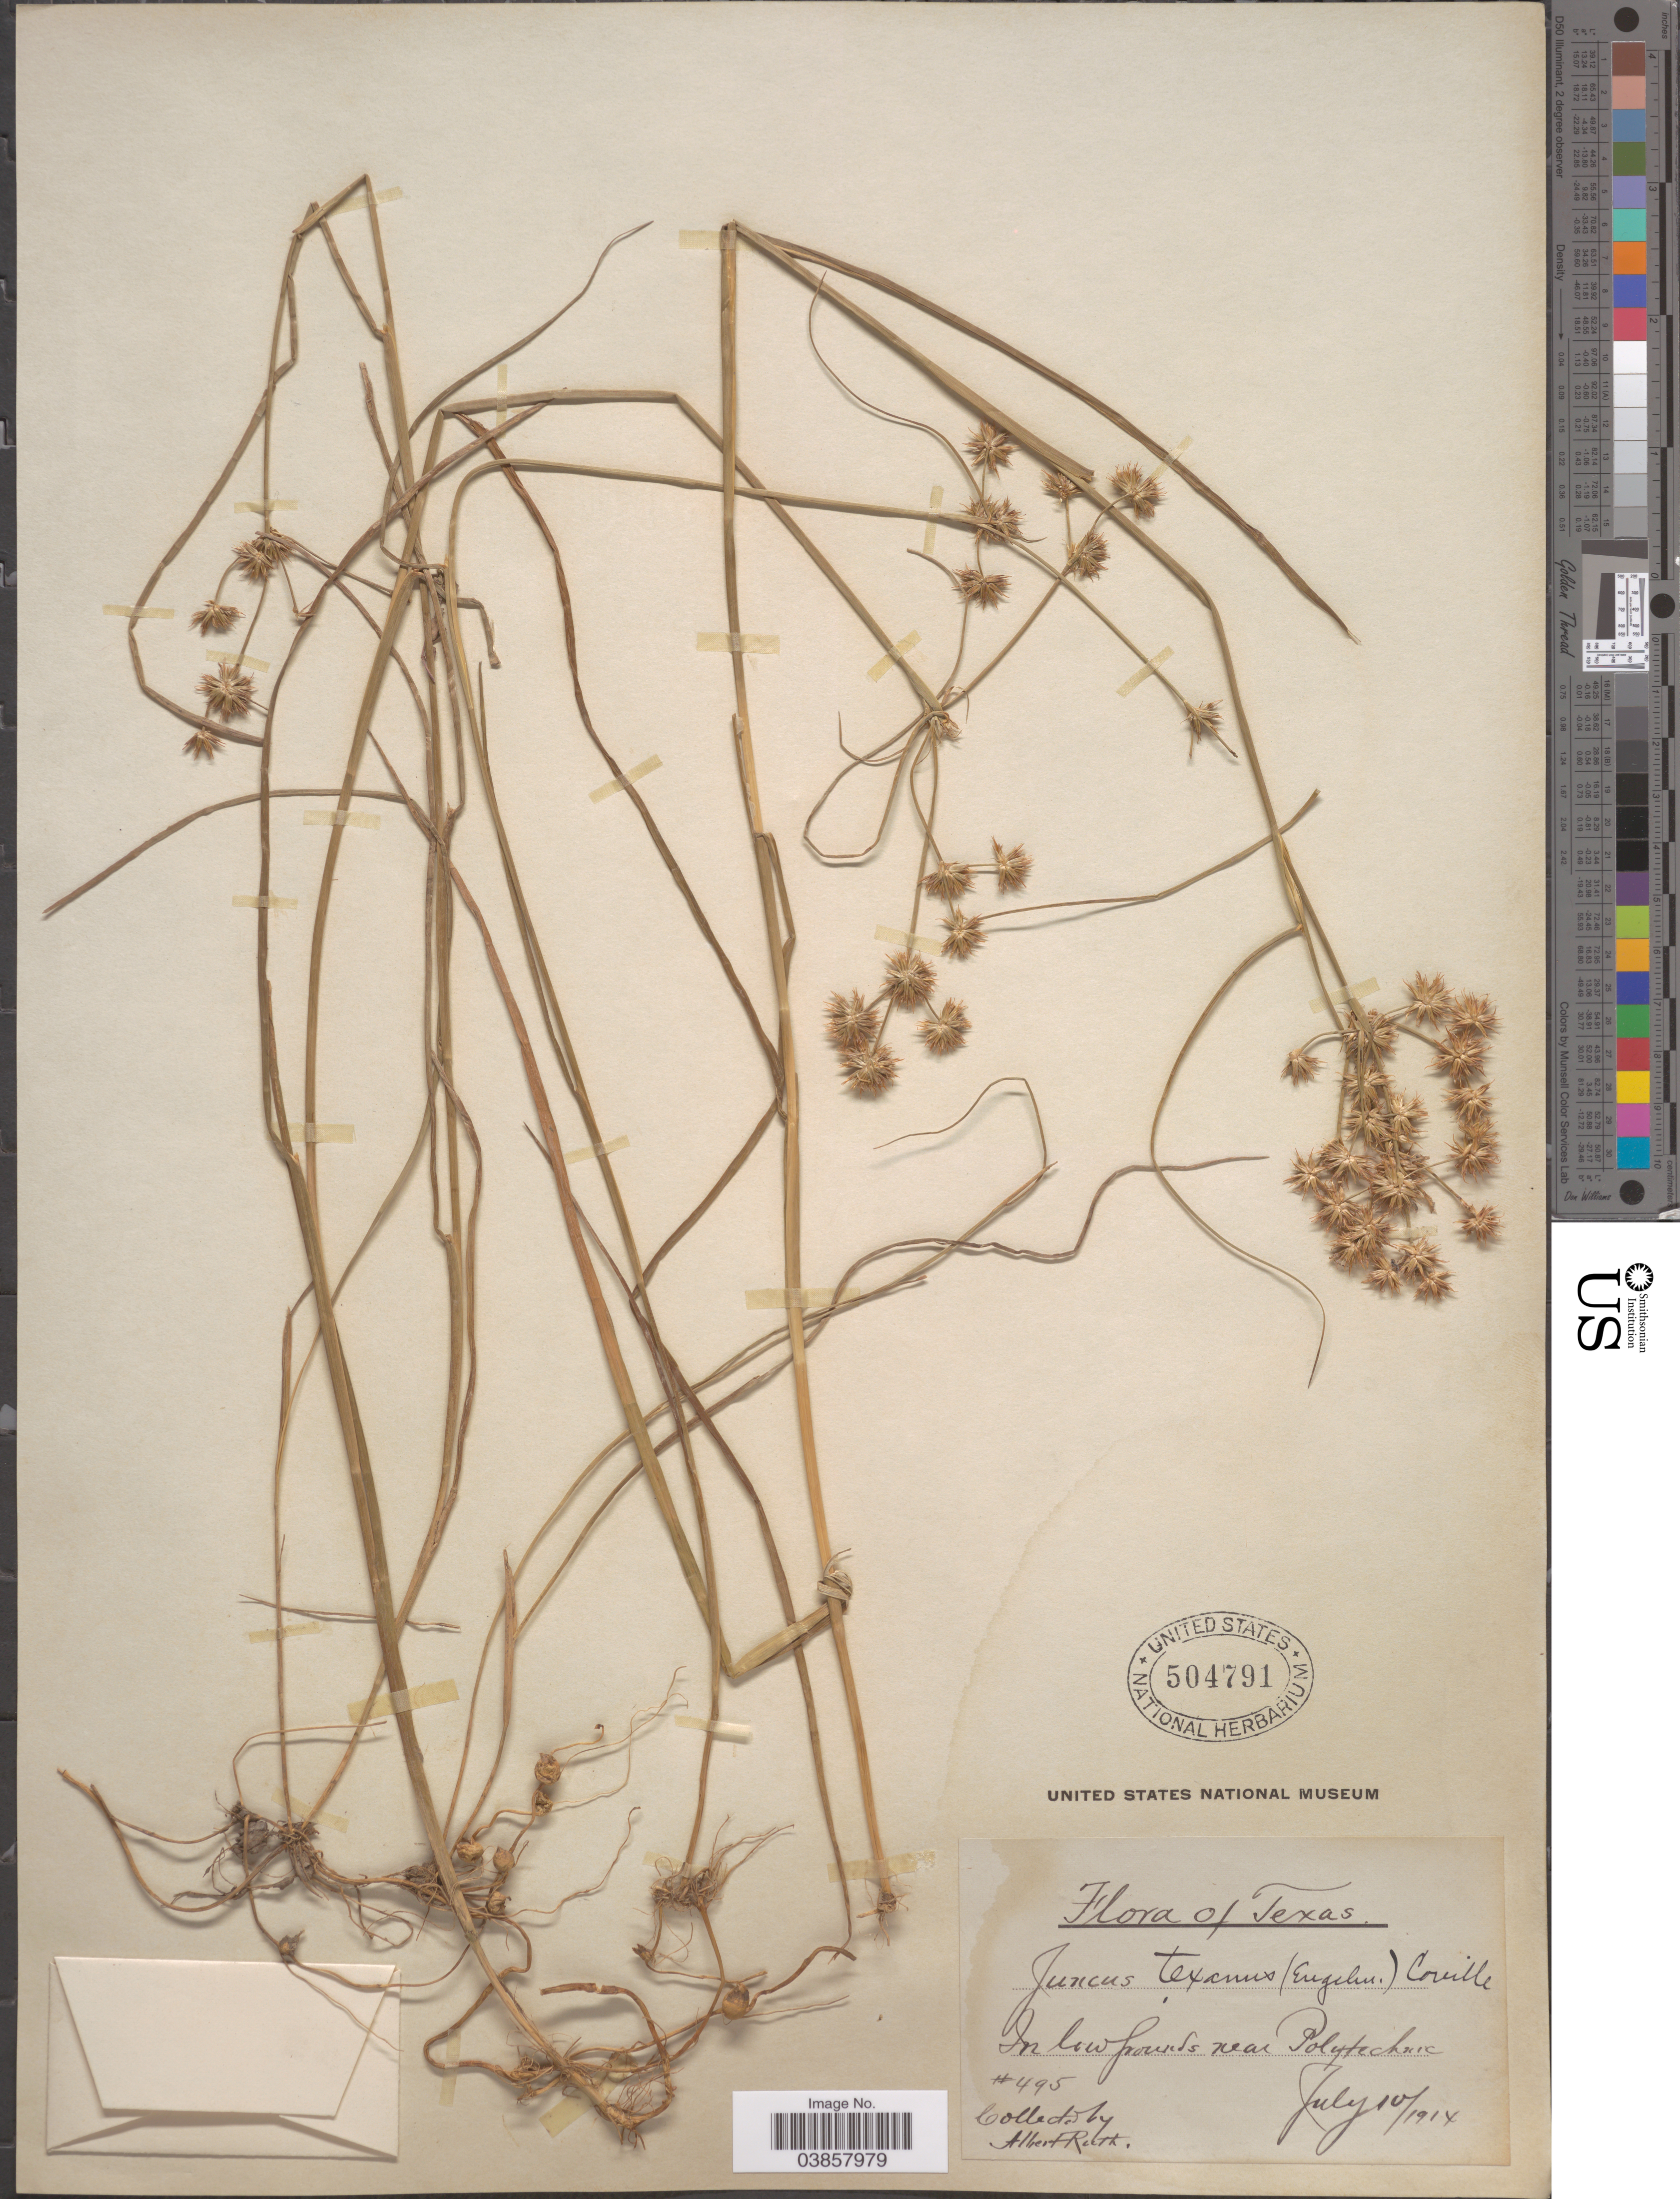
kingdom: Plantae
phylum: Tracheophyta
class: Liliopsida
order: Poales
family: Juncaceae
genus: Juncus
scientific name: Juncus texanus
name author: (Engelm.) Coville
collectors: A. Ruth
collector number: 495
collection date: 1914-07-10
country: United States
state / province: Texas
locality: Near Polytechnic.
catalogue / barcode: US 504791